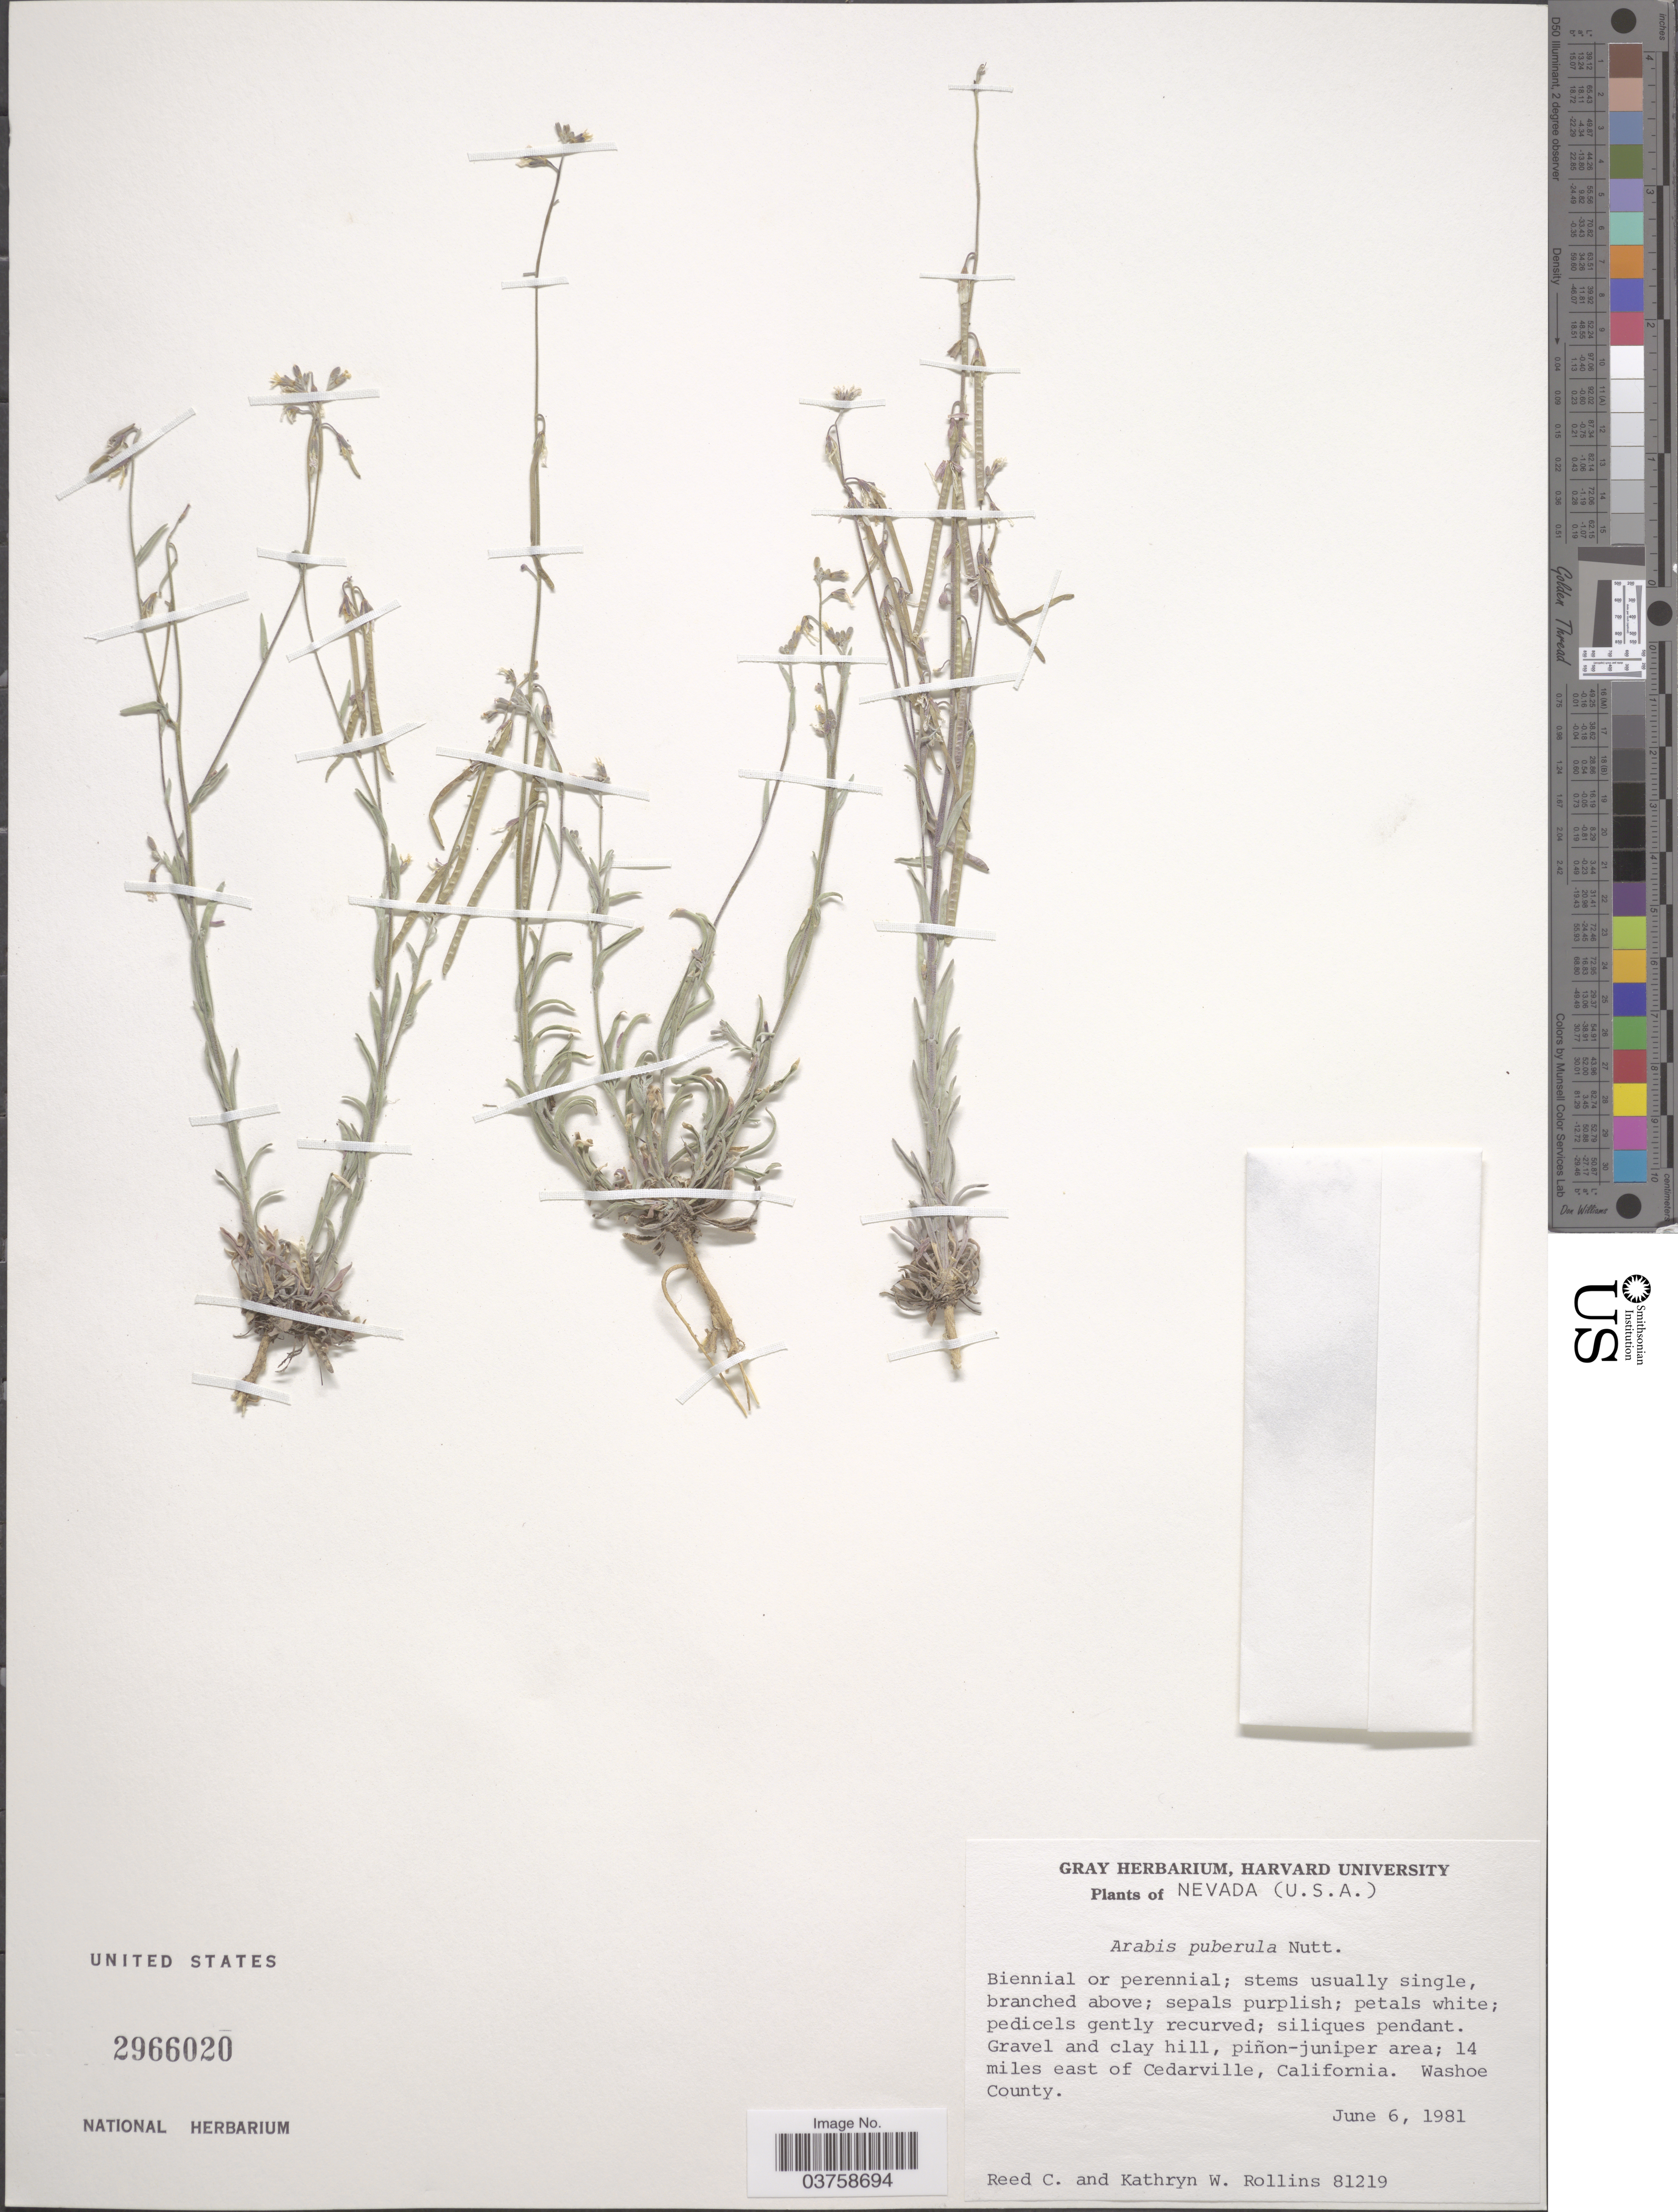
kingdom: Plantae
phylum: Tracheophyta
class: Magnoliopsida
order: Brassicales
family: Brassicaceae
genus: Arabis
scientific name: Arabis puberula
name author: Nutt.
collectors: R. C. Rollins & K. W. Rollins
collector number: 81219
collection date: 1981-06-06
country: United States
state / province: Nevada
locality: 14 miles east of Cedarville, California. Washoe County.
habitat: gravel and clay hill; pinon-juniper area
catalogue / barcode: US 2966020